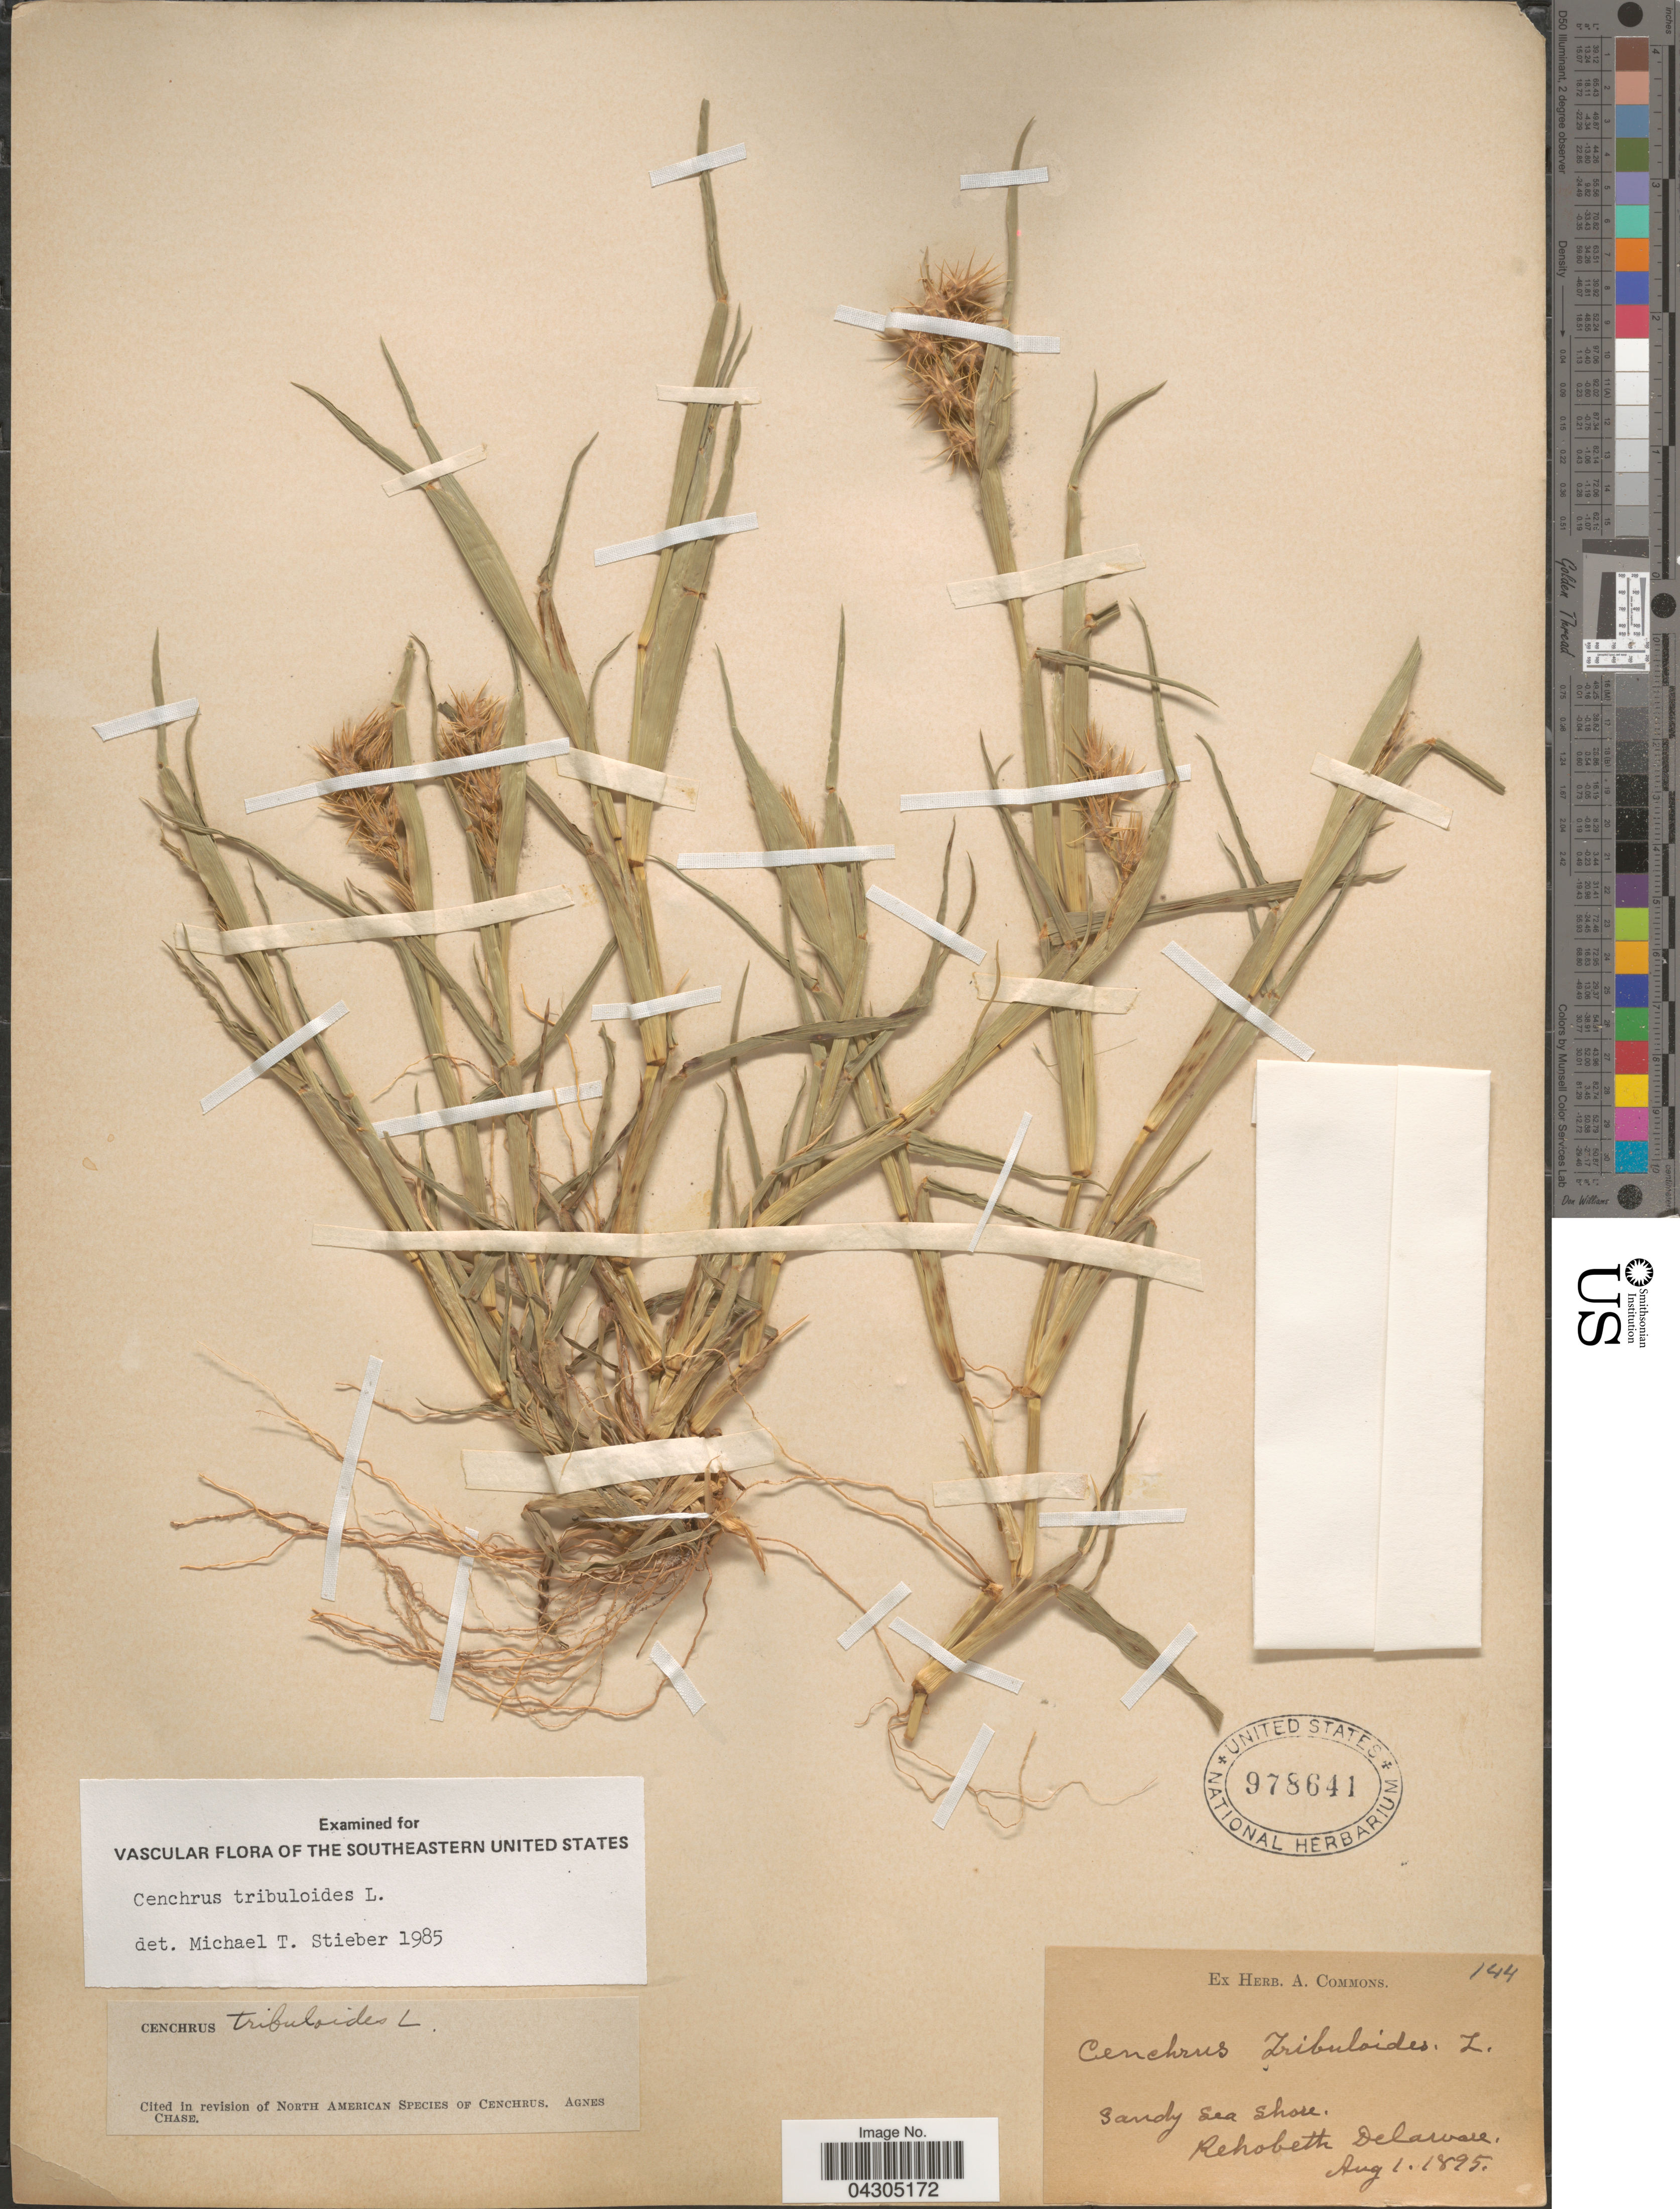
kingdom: Plantae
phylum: Tracheophyta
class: Liliopsida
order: Poales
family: Poaceae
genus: Cenchrus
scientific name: Cenchrus tribuloides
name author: L.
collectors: ex herb. A. Commons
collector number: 144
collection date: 1895-08-01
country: United States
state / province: Delaware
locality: Sandy sea shore. Rehobeth.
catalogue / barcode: US 978641